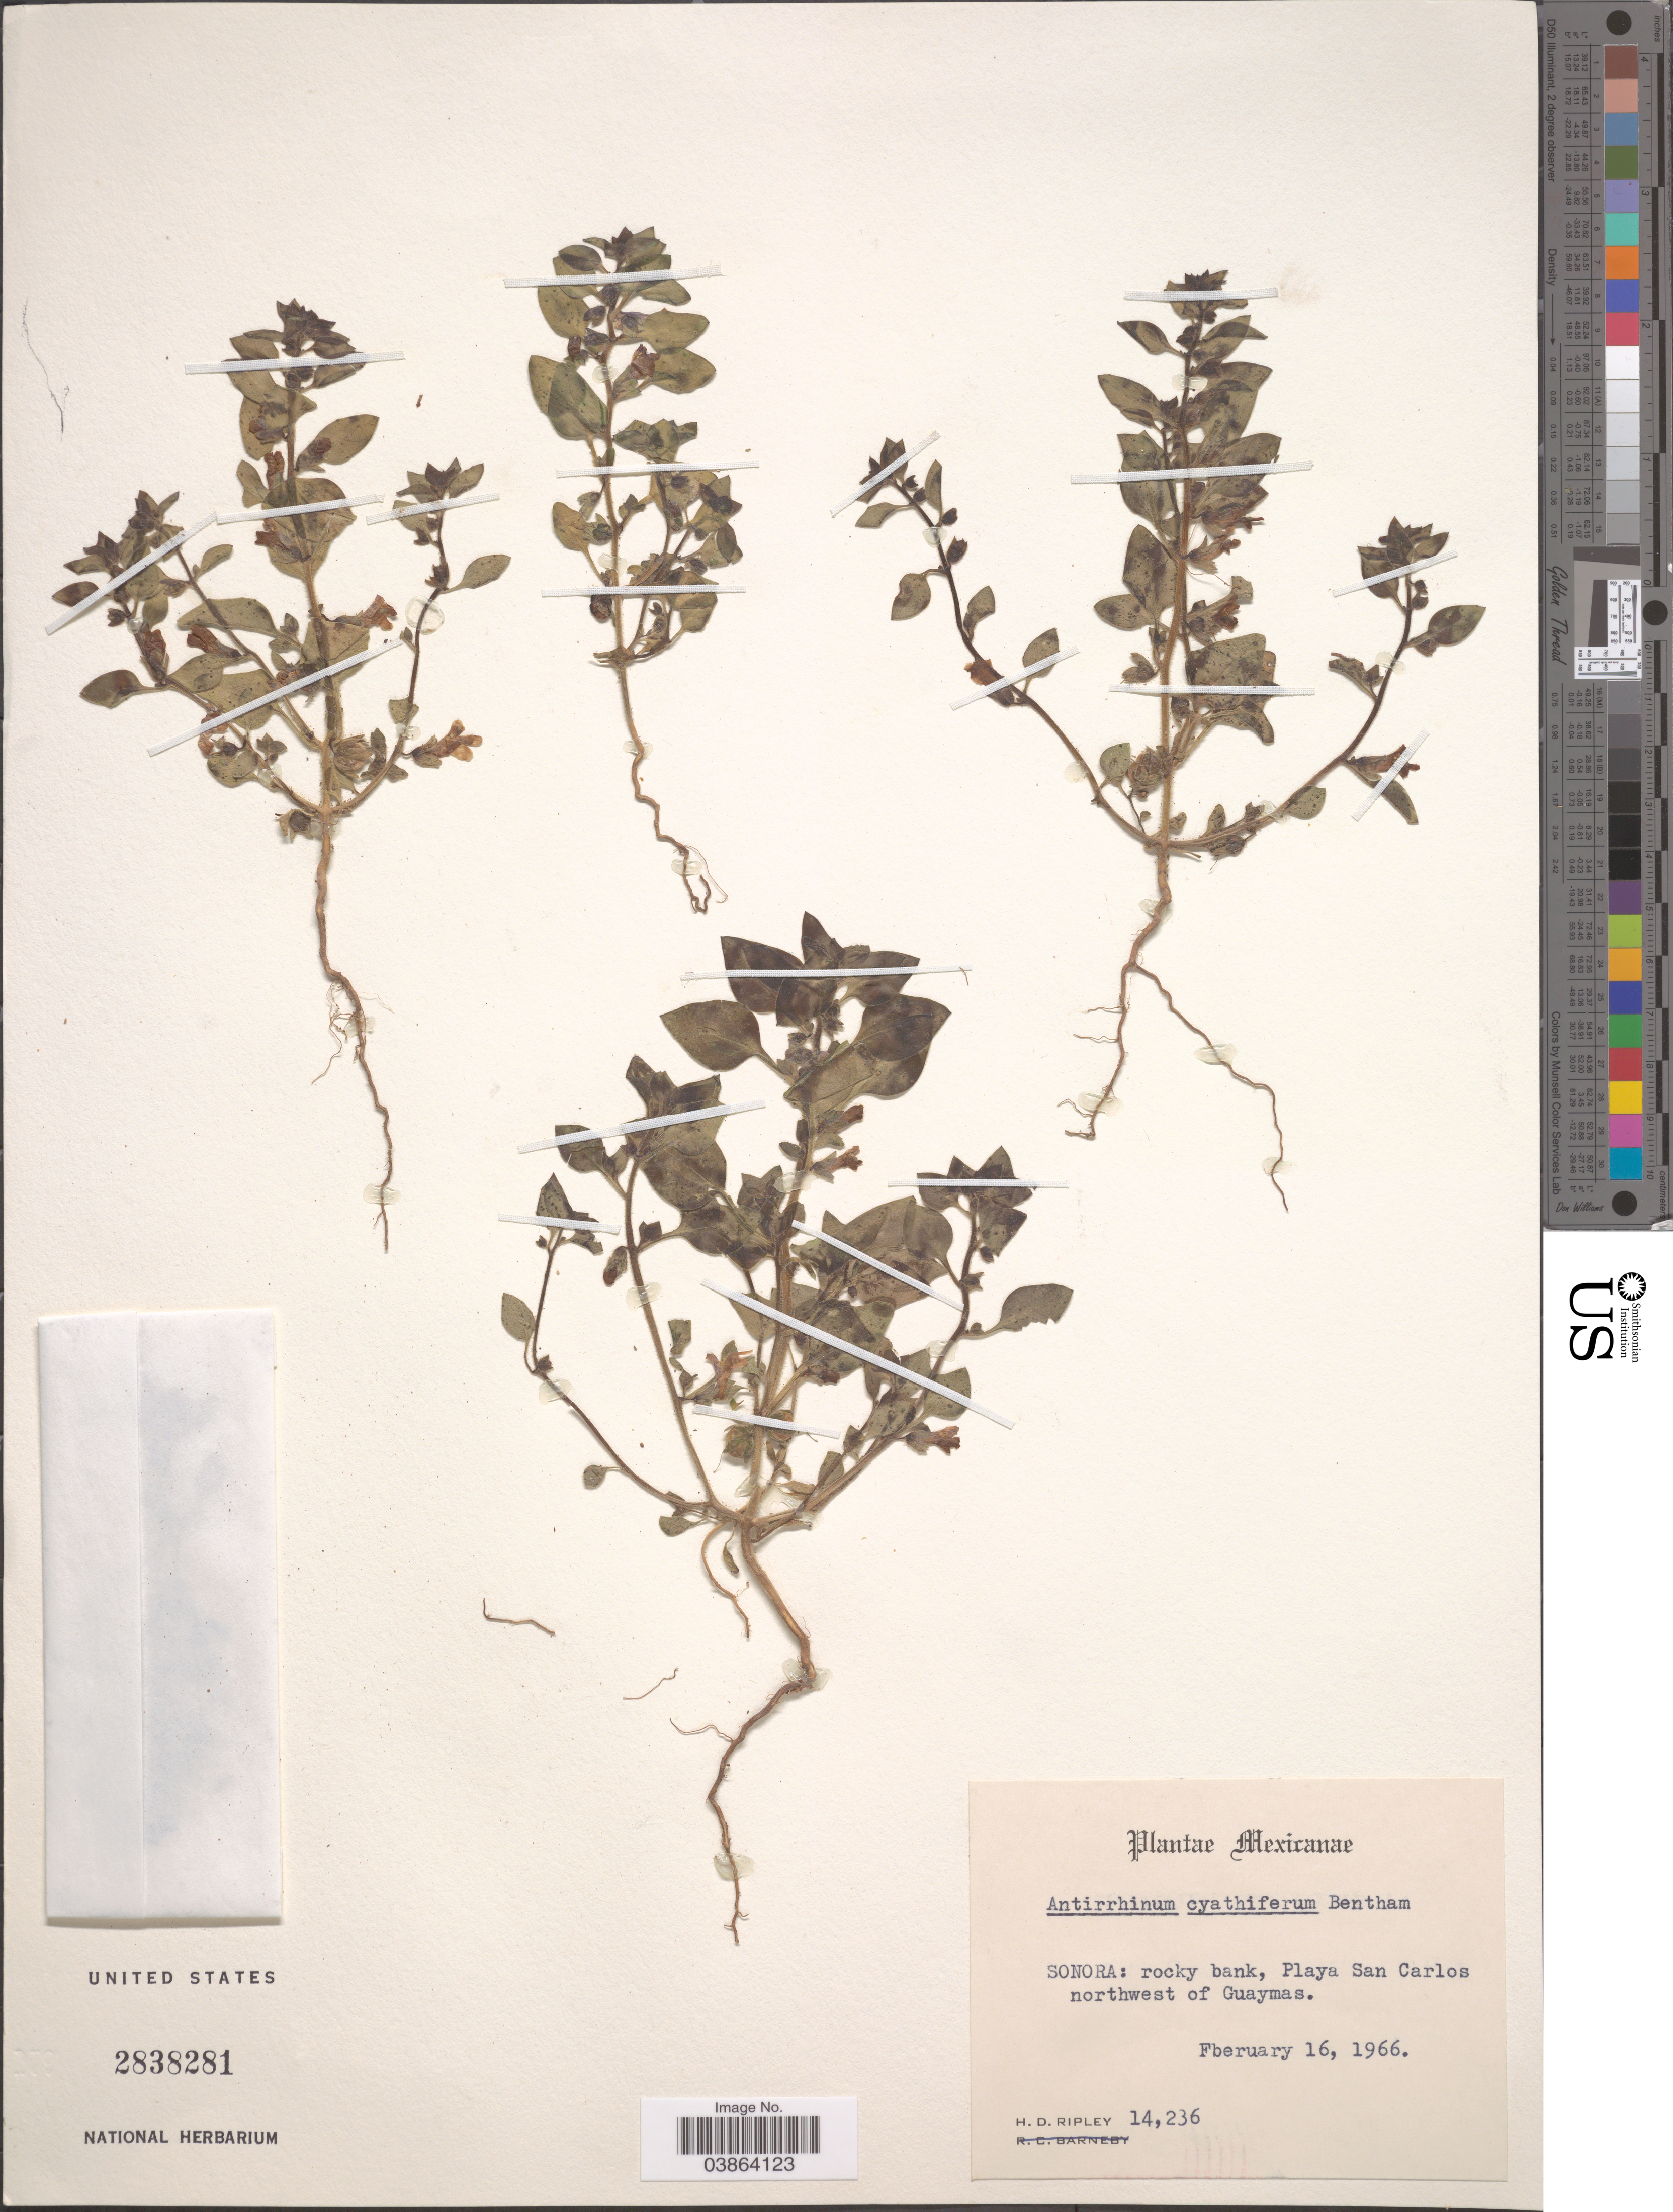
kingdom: Plantae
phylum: Tracheophyta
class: Magnoliopsida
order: Lamiales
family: Plantaginaceae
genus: Pseudorontium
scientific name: Pseudorontium cyathiferum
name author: (Benth.) Rothm.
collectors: H. Ripley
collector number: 14236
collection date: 1966-02-16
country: Mexico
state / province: Sonora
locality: Rocky bank, Playa San Carlos northwest of Guaymas.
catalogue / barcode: US 2838281